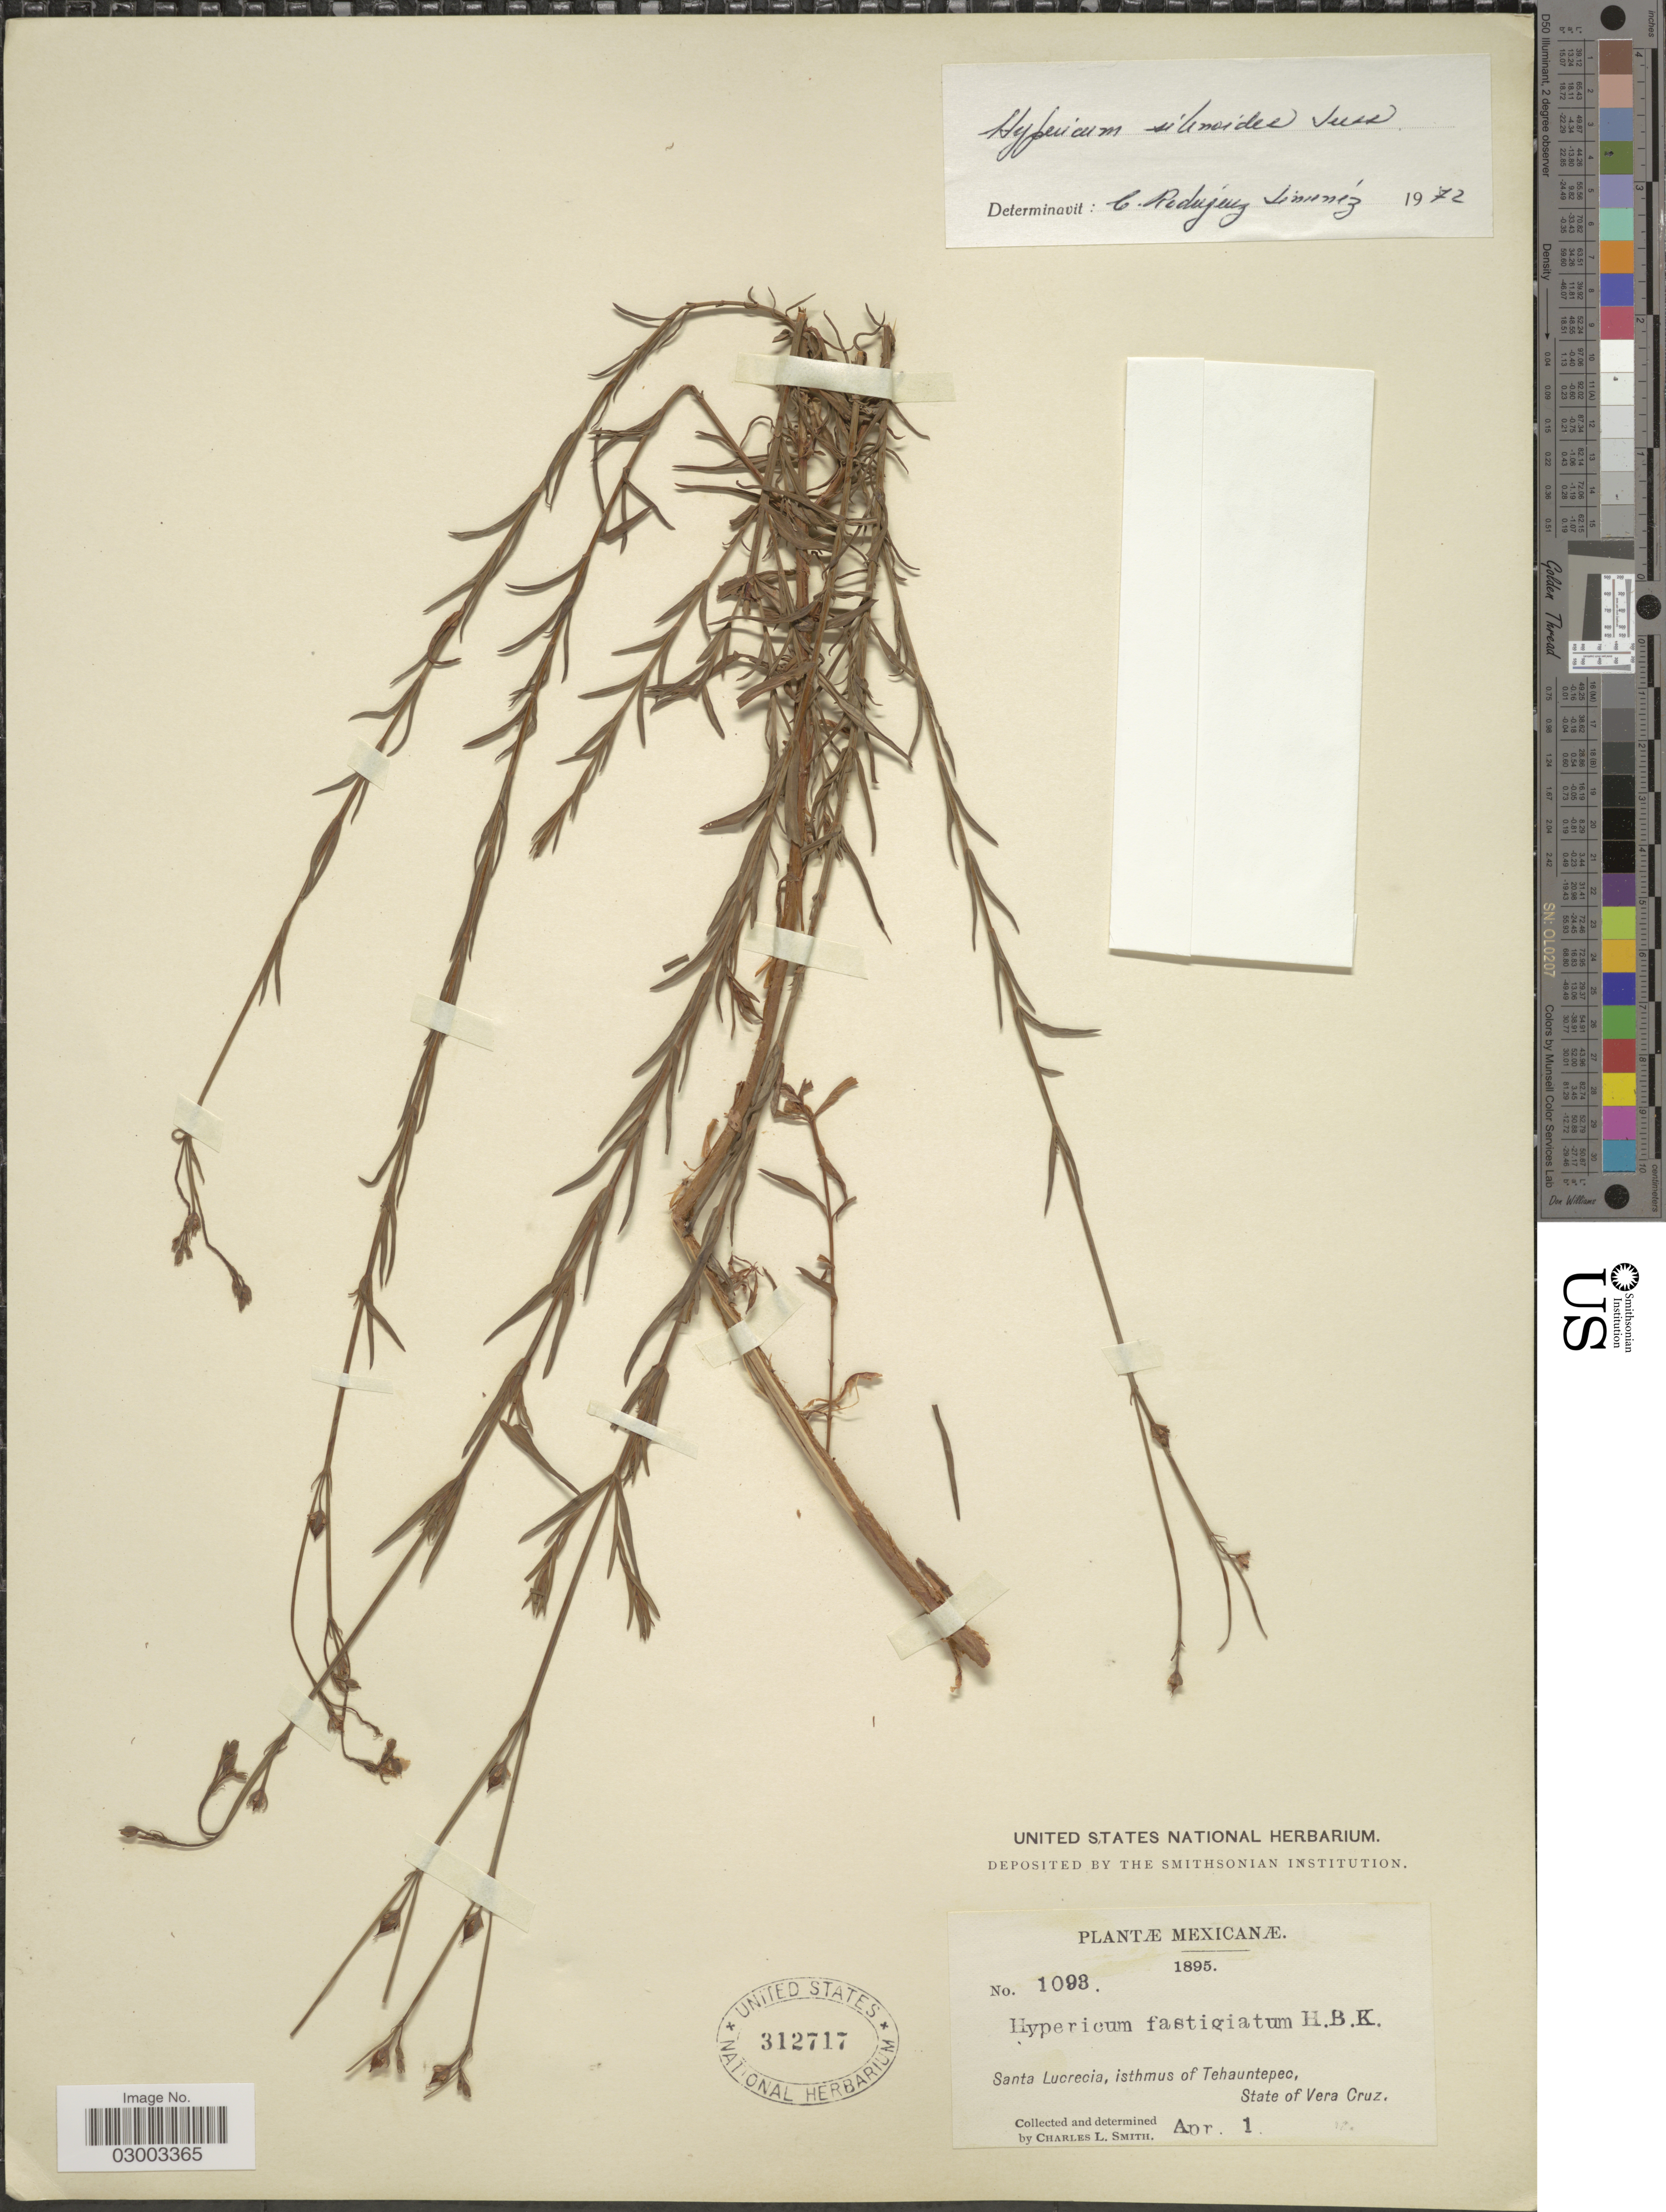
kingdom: Plantae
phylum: Tracheophyta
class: Magnoliopsida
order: Malpighiales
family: Hypericaceae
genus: Hypericum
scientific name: Hypericum silenoides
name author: Juss.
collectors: C. L. Smith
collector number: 1093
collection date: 1895-04-01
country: Mexico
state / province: Veracruz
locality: Santa Lucrecia, isthmus of Tehauntepec, State of Vera Cruz.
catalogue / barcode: US 312717